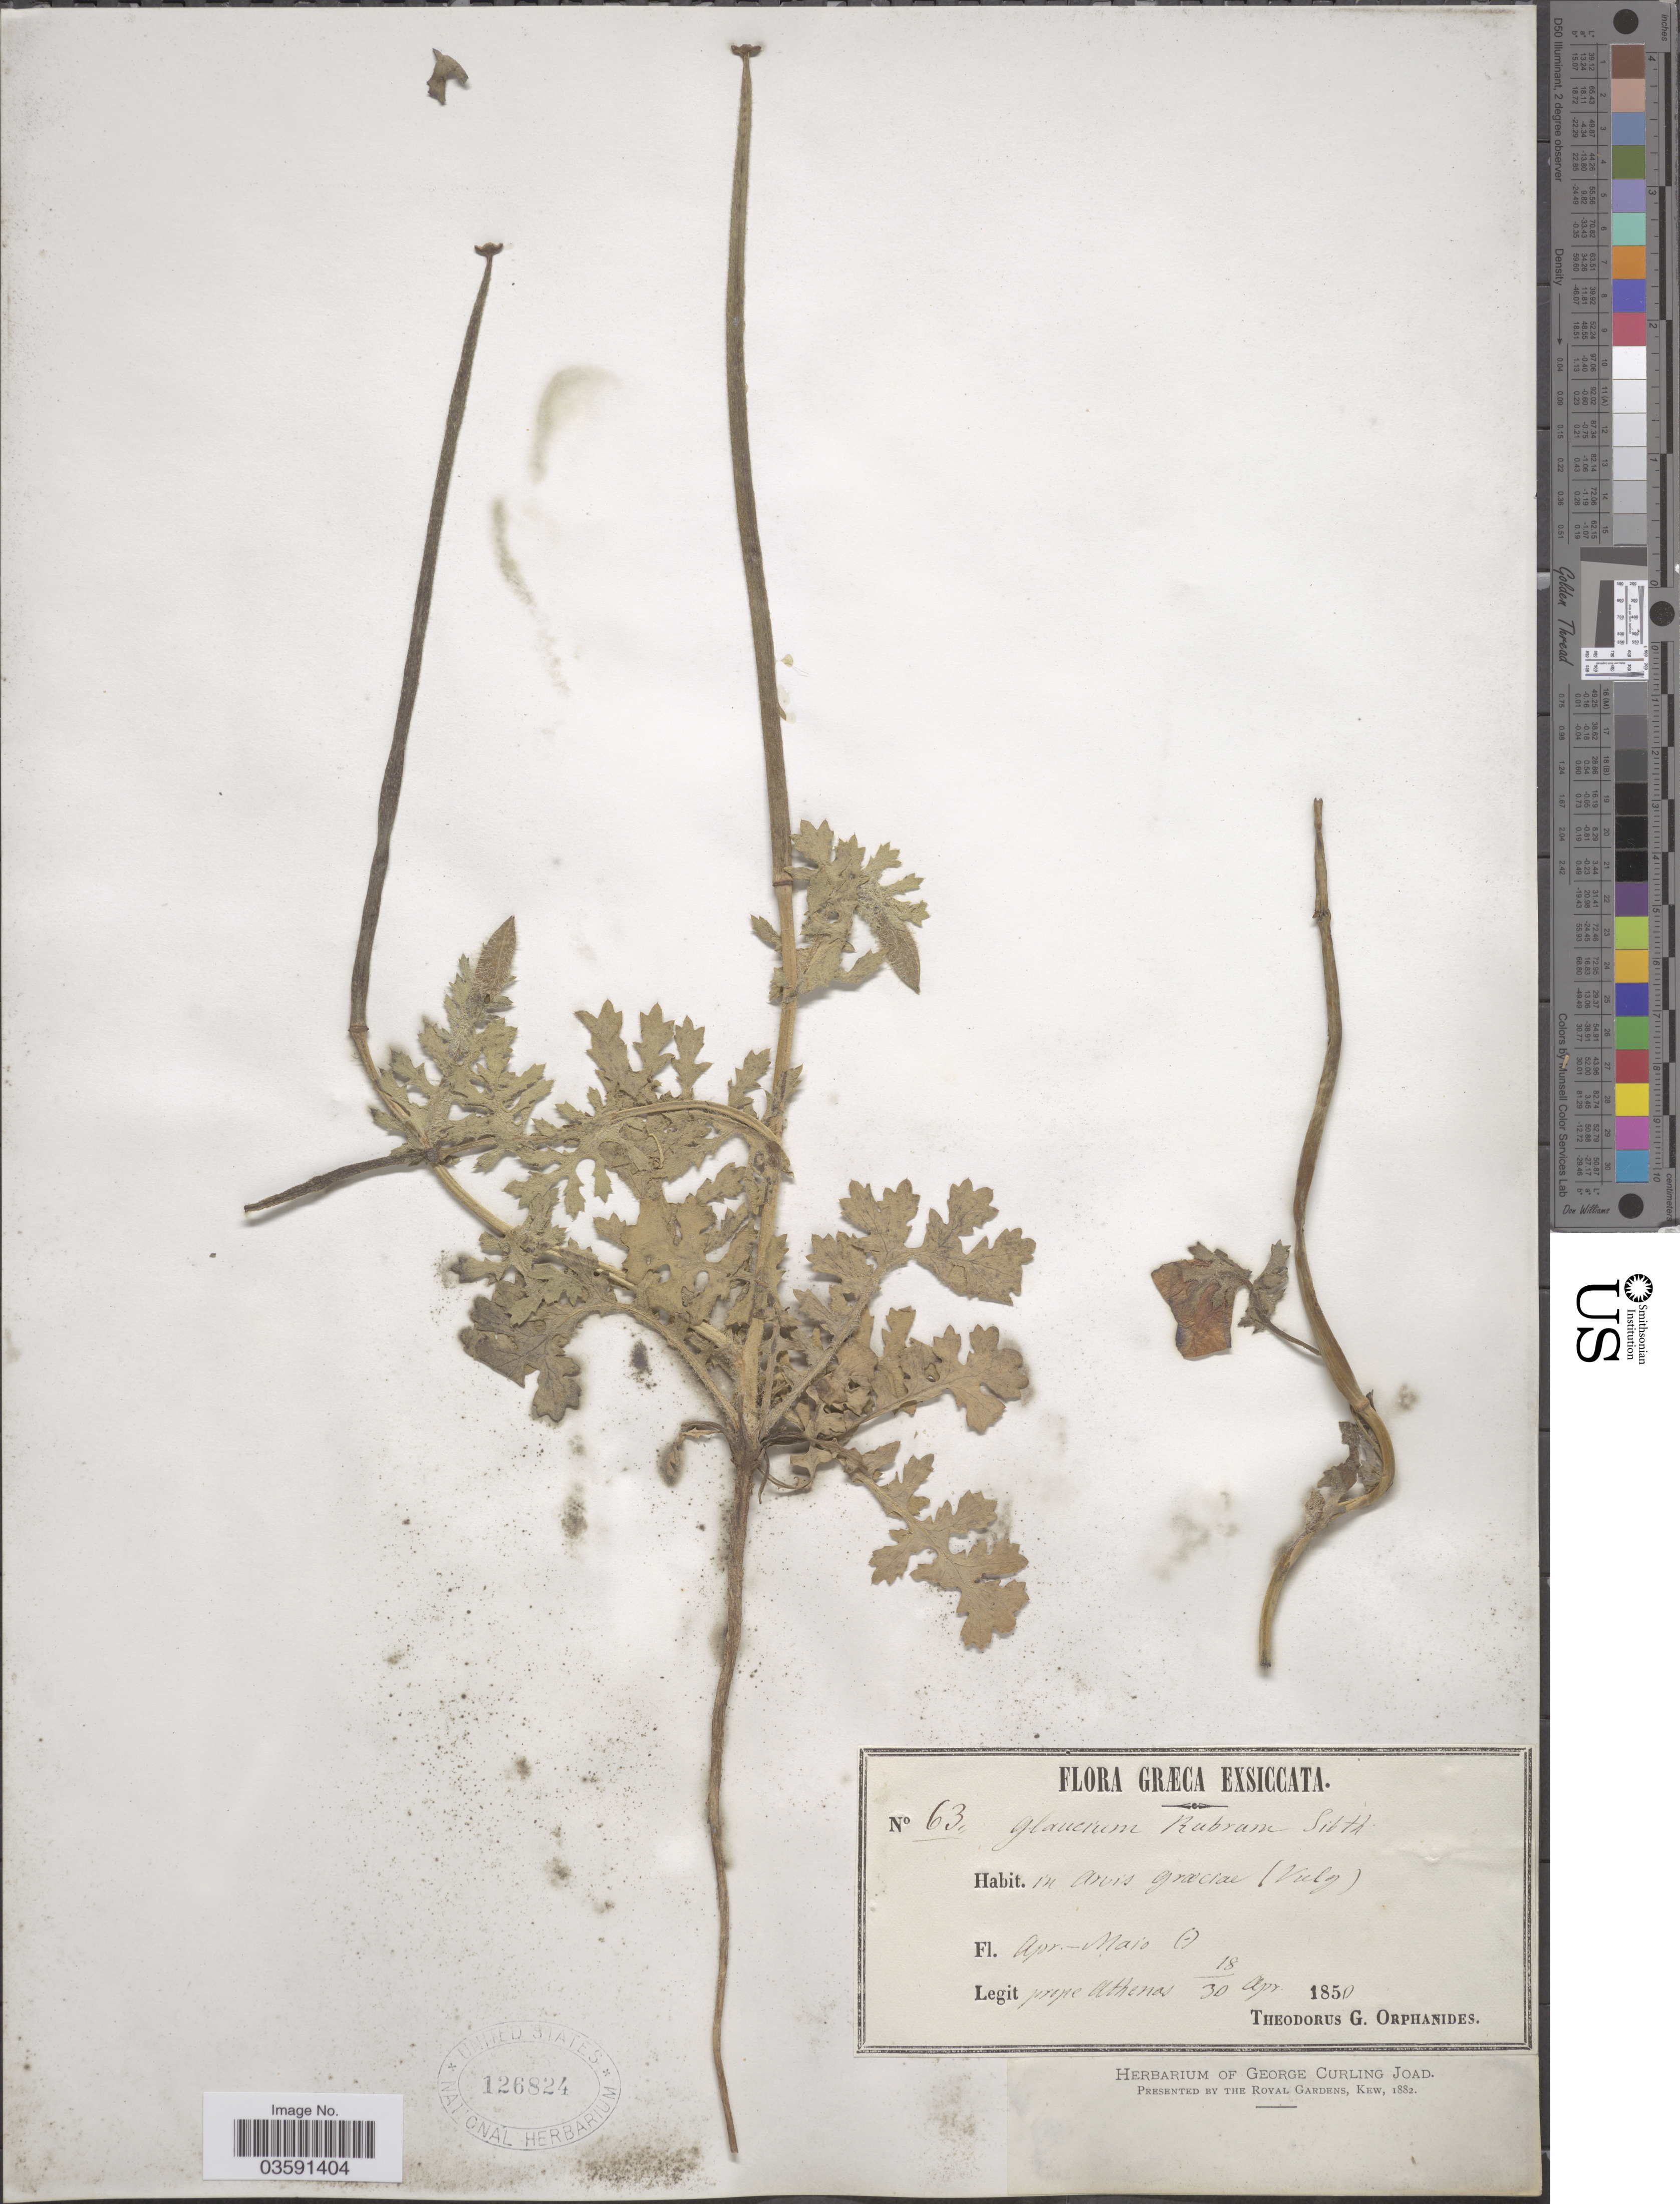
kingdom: Plantae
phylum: Tracheophyta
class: Magnoliopsida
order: Ranunculales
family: Papaveraceae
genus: Glaucium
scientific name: Glaucium rubrum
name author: Sm.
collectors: T. G. Orphanides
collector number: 63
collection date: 1850-04-18/1850-04-30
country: Greece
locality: Prope Athenas.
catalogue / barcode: US 126824